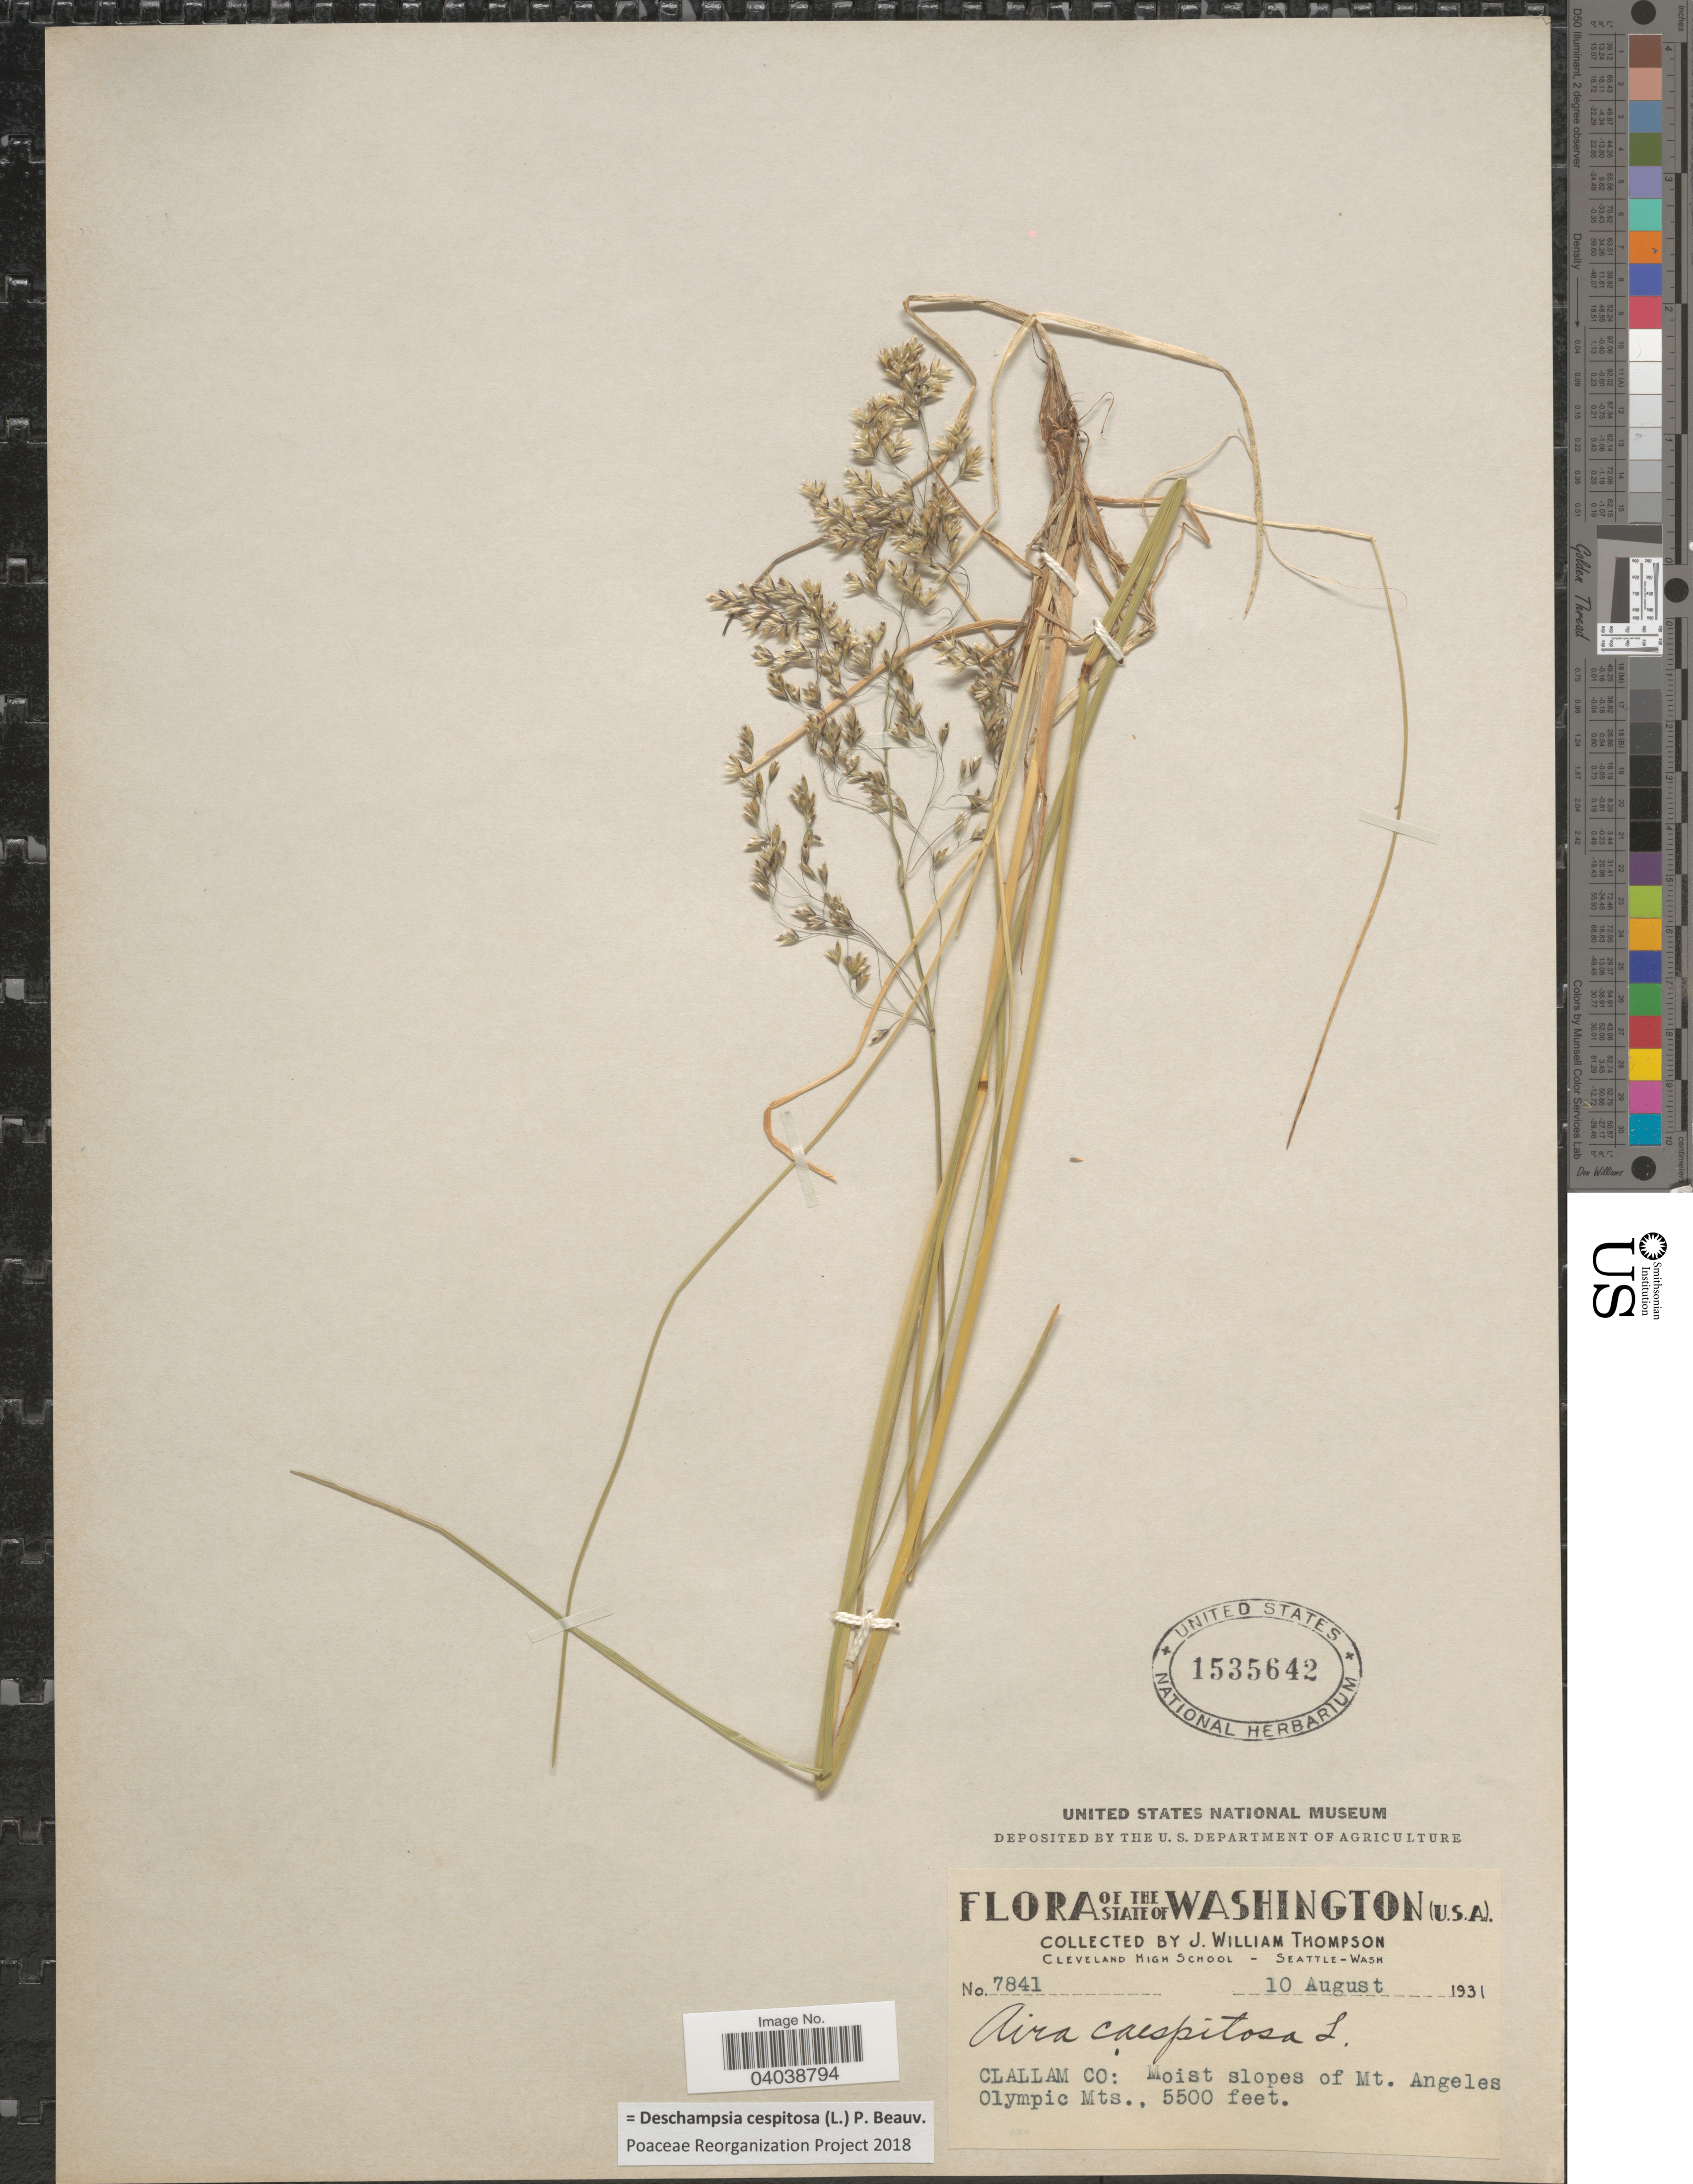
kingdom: Plantae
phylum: Tracheophyta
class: Liliopsida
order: Poales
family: Poaceae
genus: Deschampsia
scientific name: Deschampsia cespitosa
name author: (L.) P. Beauv.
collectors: J. W. Thompson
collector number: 7841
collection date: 1931-08-10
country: United States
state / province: Washington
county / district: Clallam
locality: Clallam Co: Moist slopes of Mt. Angeles. Olympic Mts.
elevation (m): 1676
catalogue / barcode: US 1535642